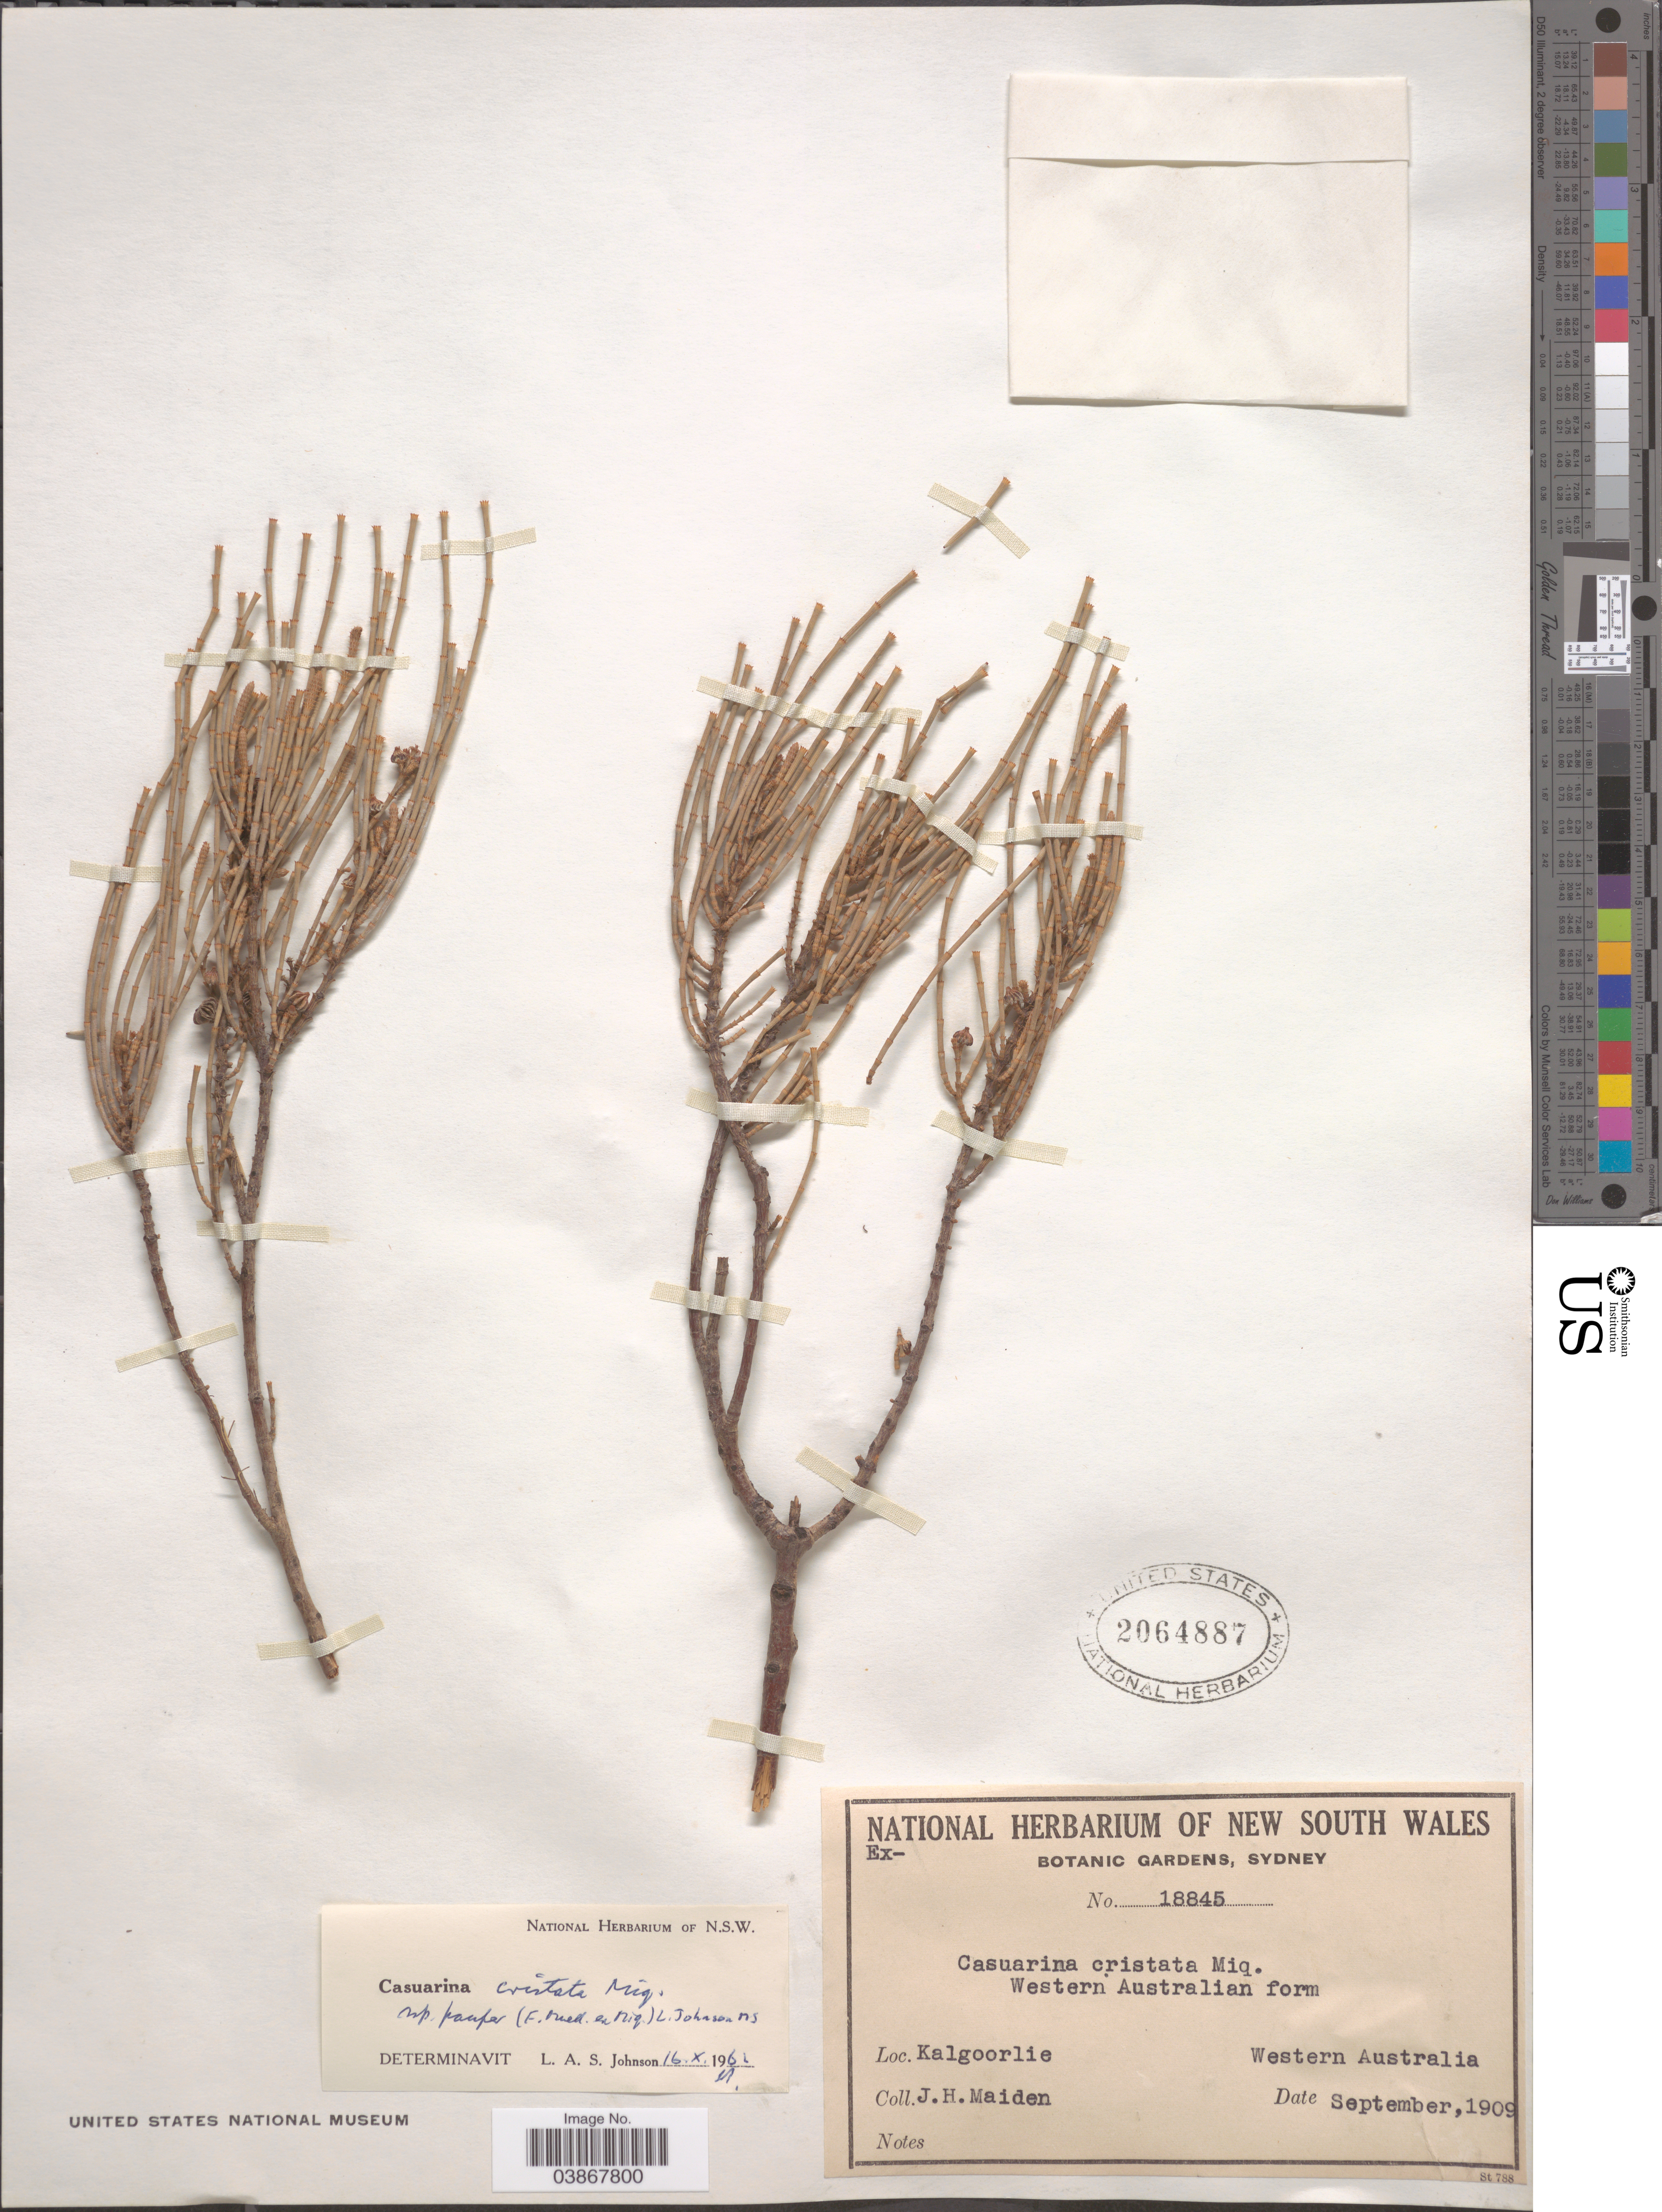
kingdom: Plantae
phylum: Tracheophyta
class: Magnoliopsida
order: Fagales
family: Casuarinaceae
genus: Casuarina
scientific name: Casuarina cristata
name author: Miq.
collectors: J. Maiden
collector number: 18845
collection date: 1909-09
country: Australia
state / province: Western Australia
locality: Kalgoorlie.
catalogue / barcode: US 2064887